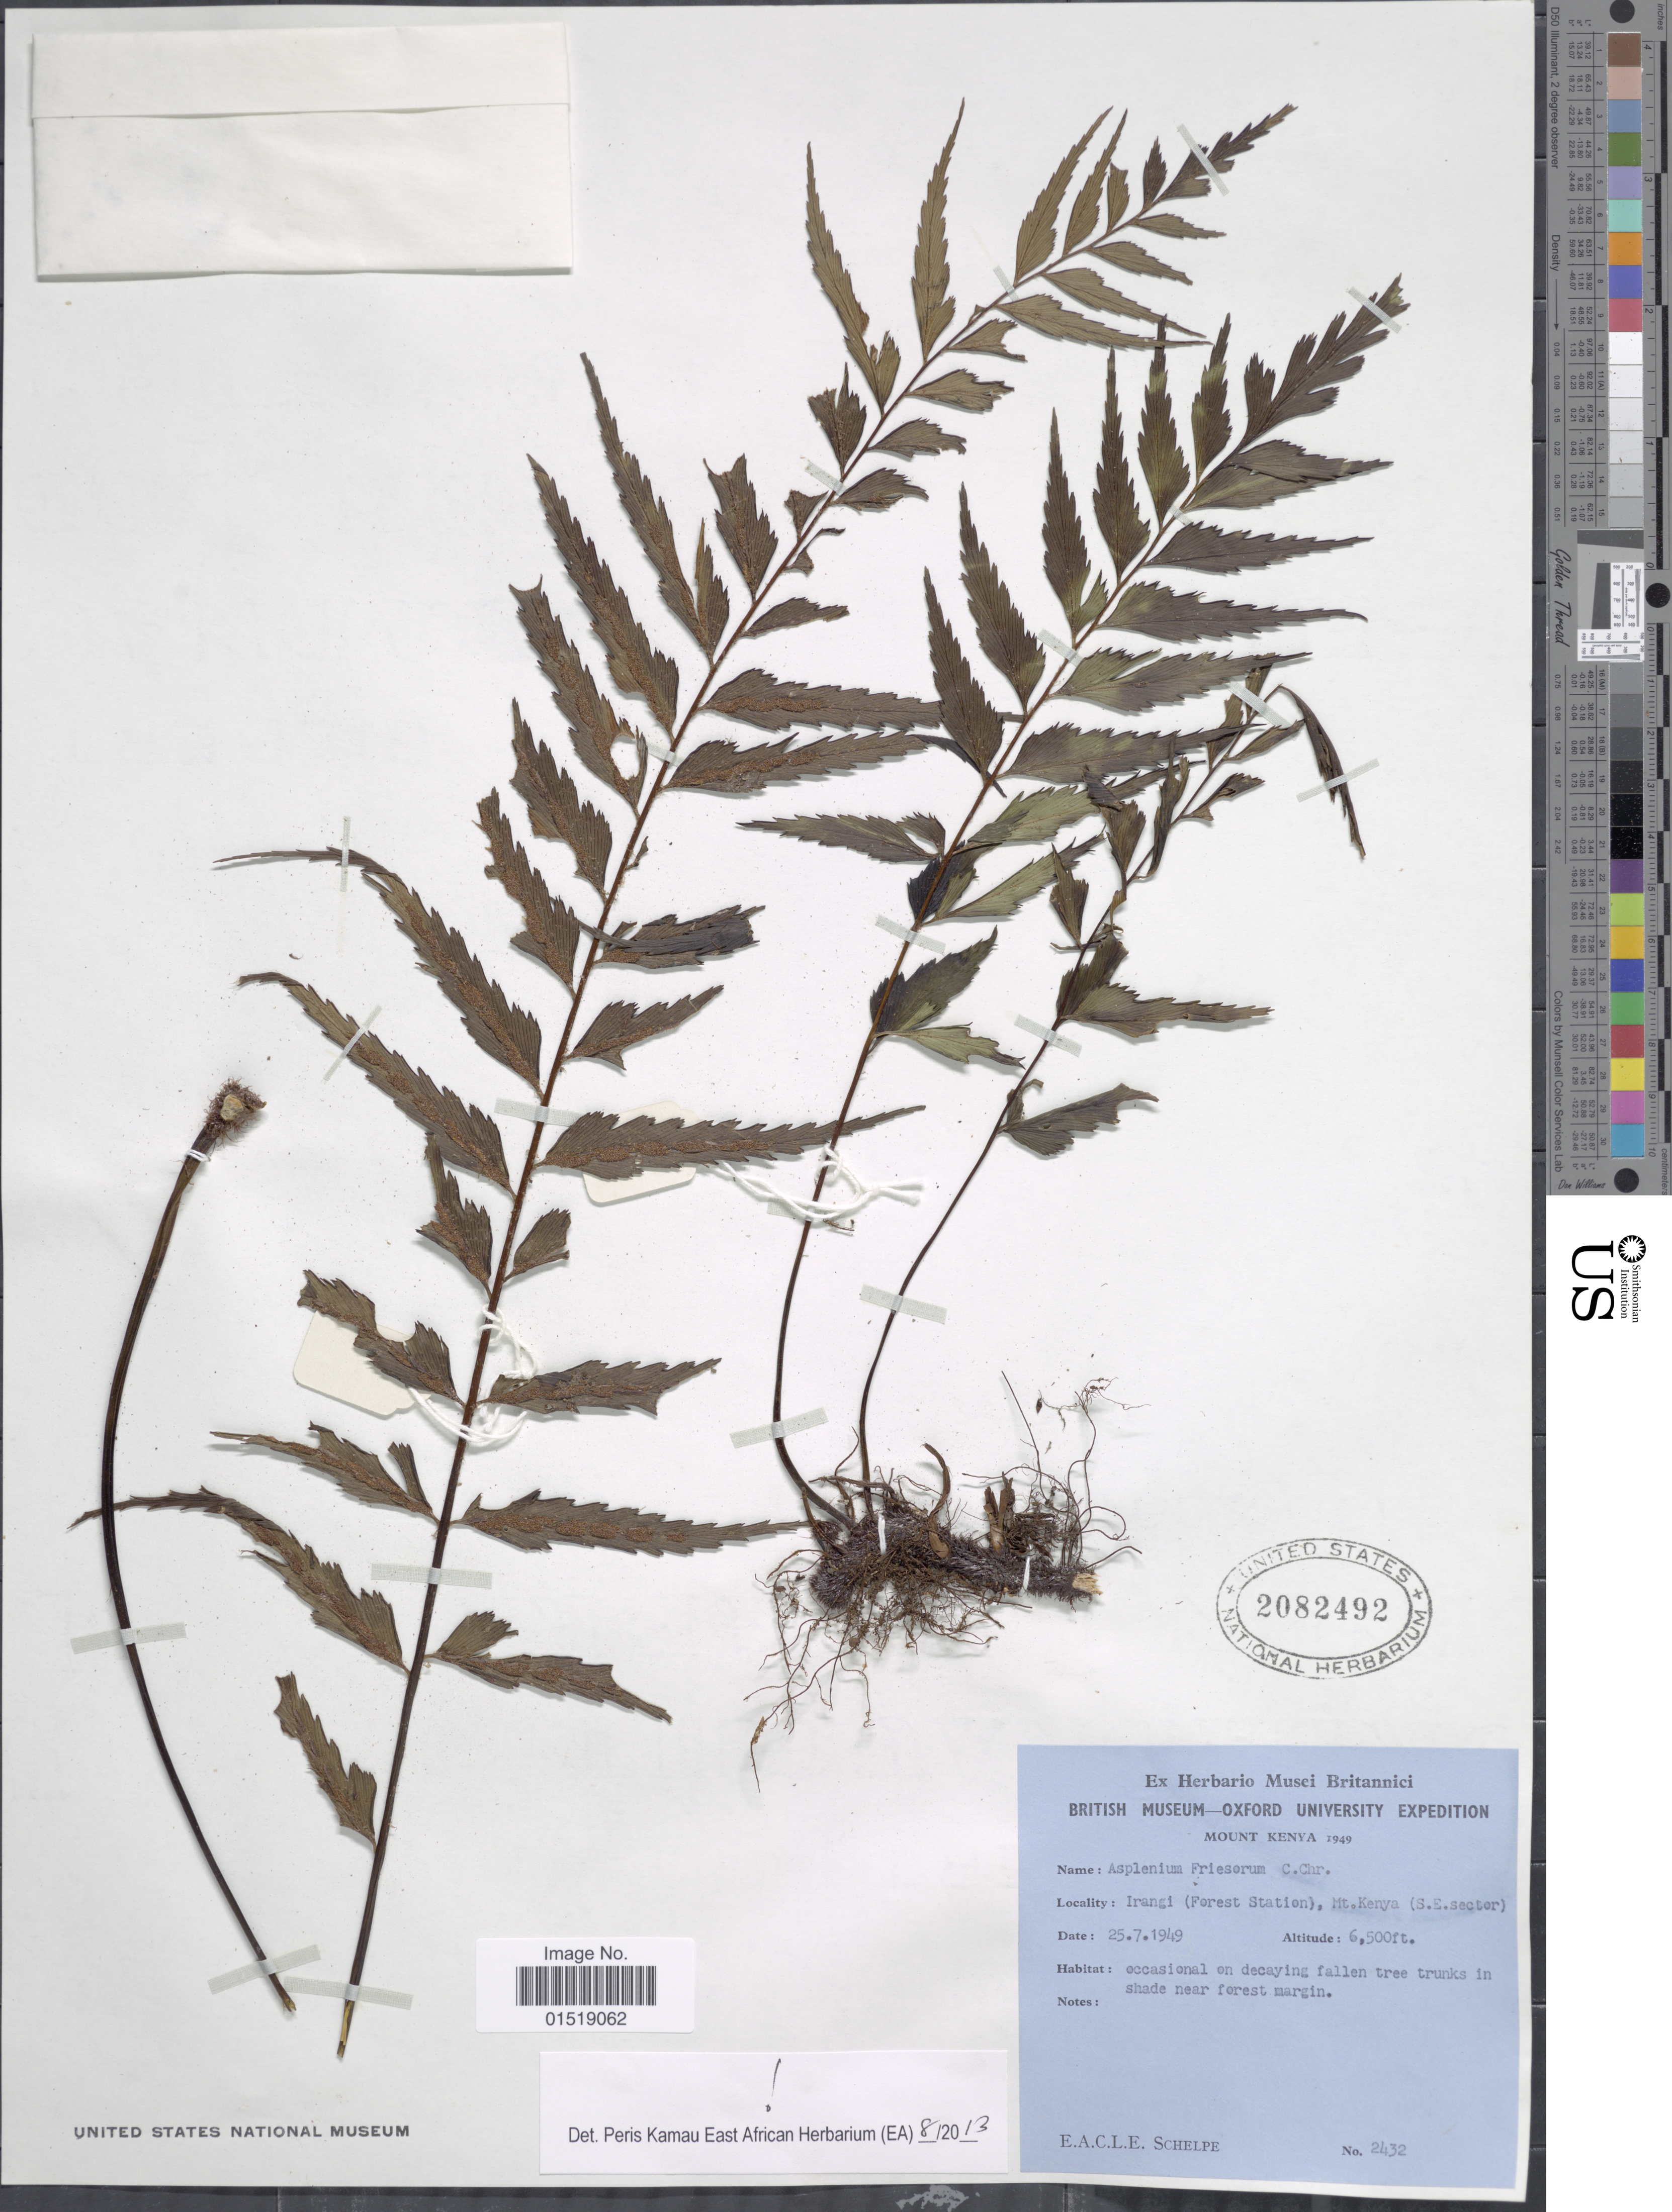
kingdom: Plantae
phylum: Tracheophyta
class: Polypodiopsida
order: Polypodiales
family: Aspleniaceae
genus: Asplenium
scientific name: Asplenium friesiorum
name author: C. Chr.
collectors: E. A. C. L. E. Schelpe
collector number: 2432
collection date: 1949-07-25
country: Kenya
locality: Irangi (Forest Station), Mt. Kenya (S.E. sector).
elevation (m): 1981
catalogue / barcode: US 2082492